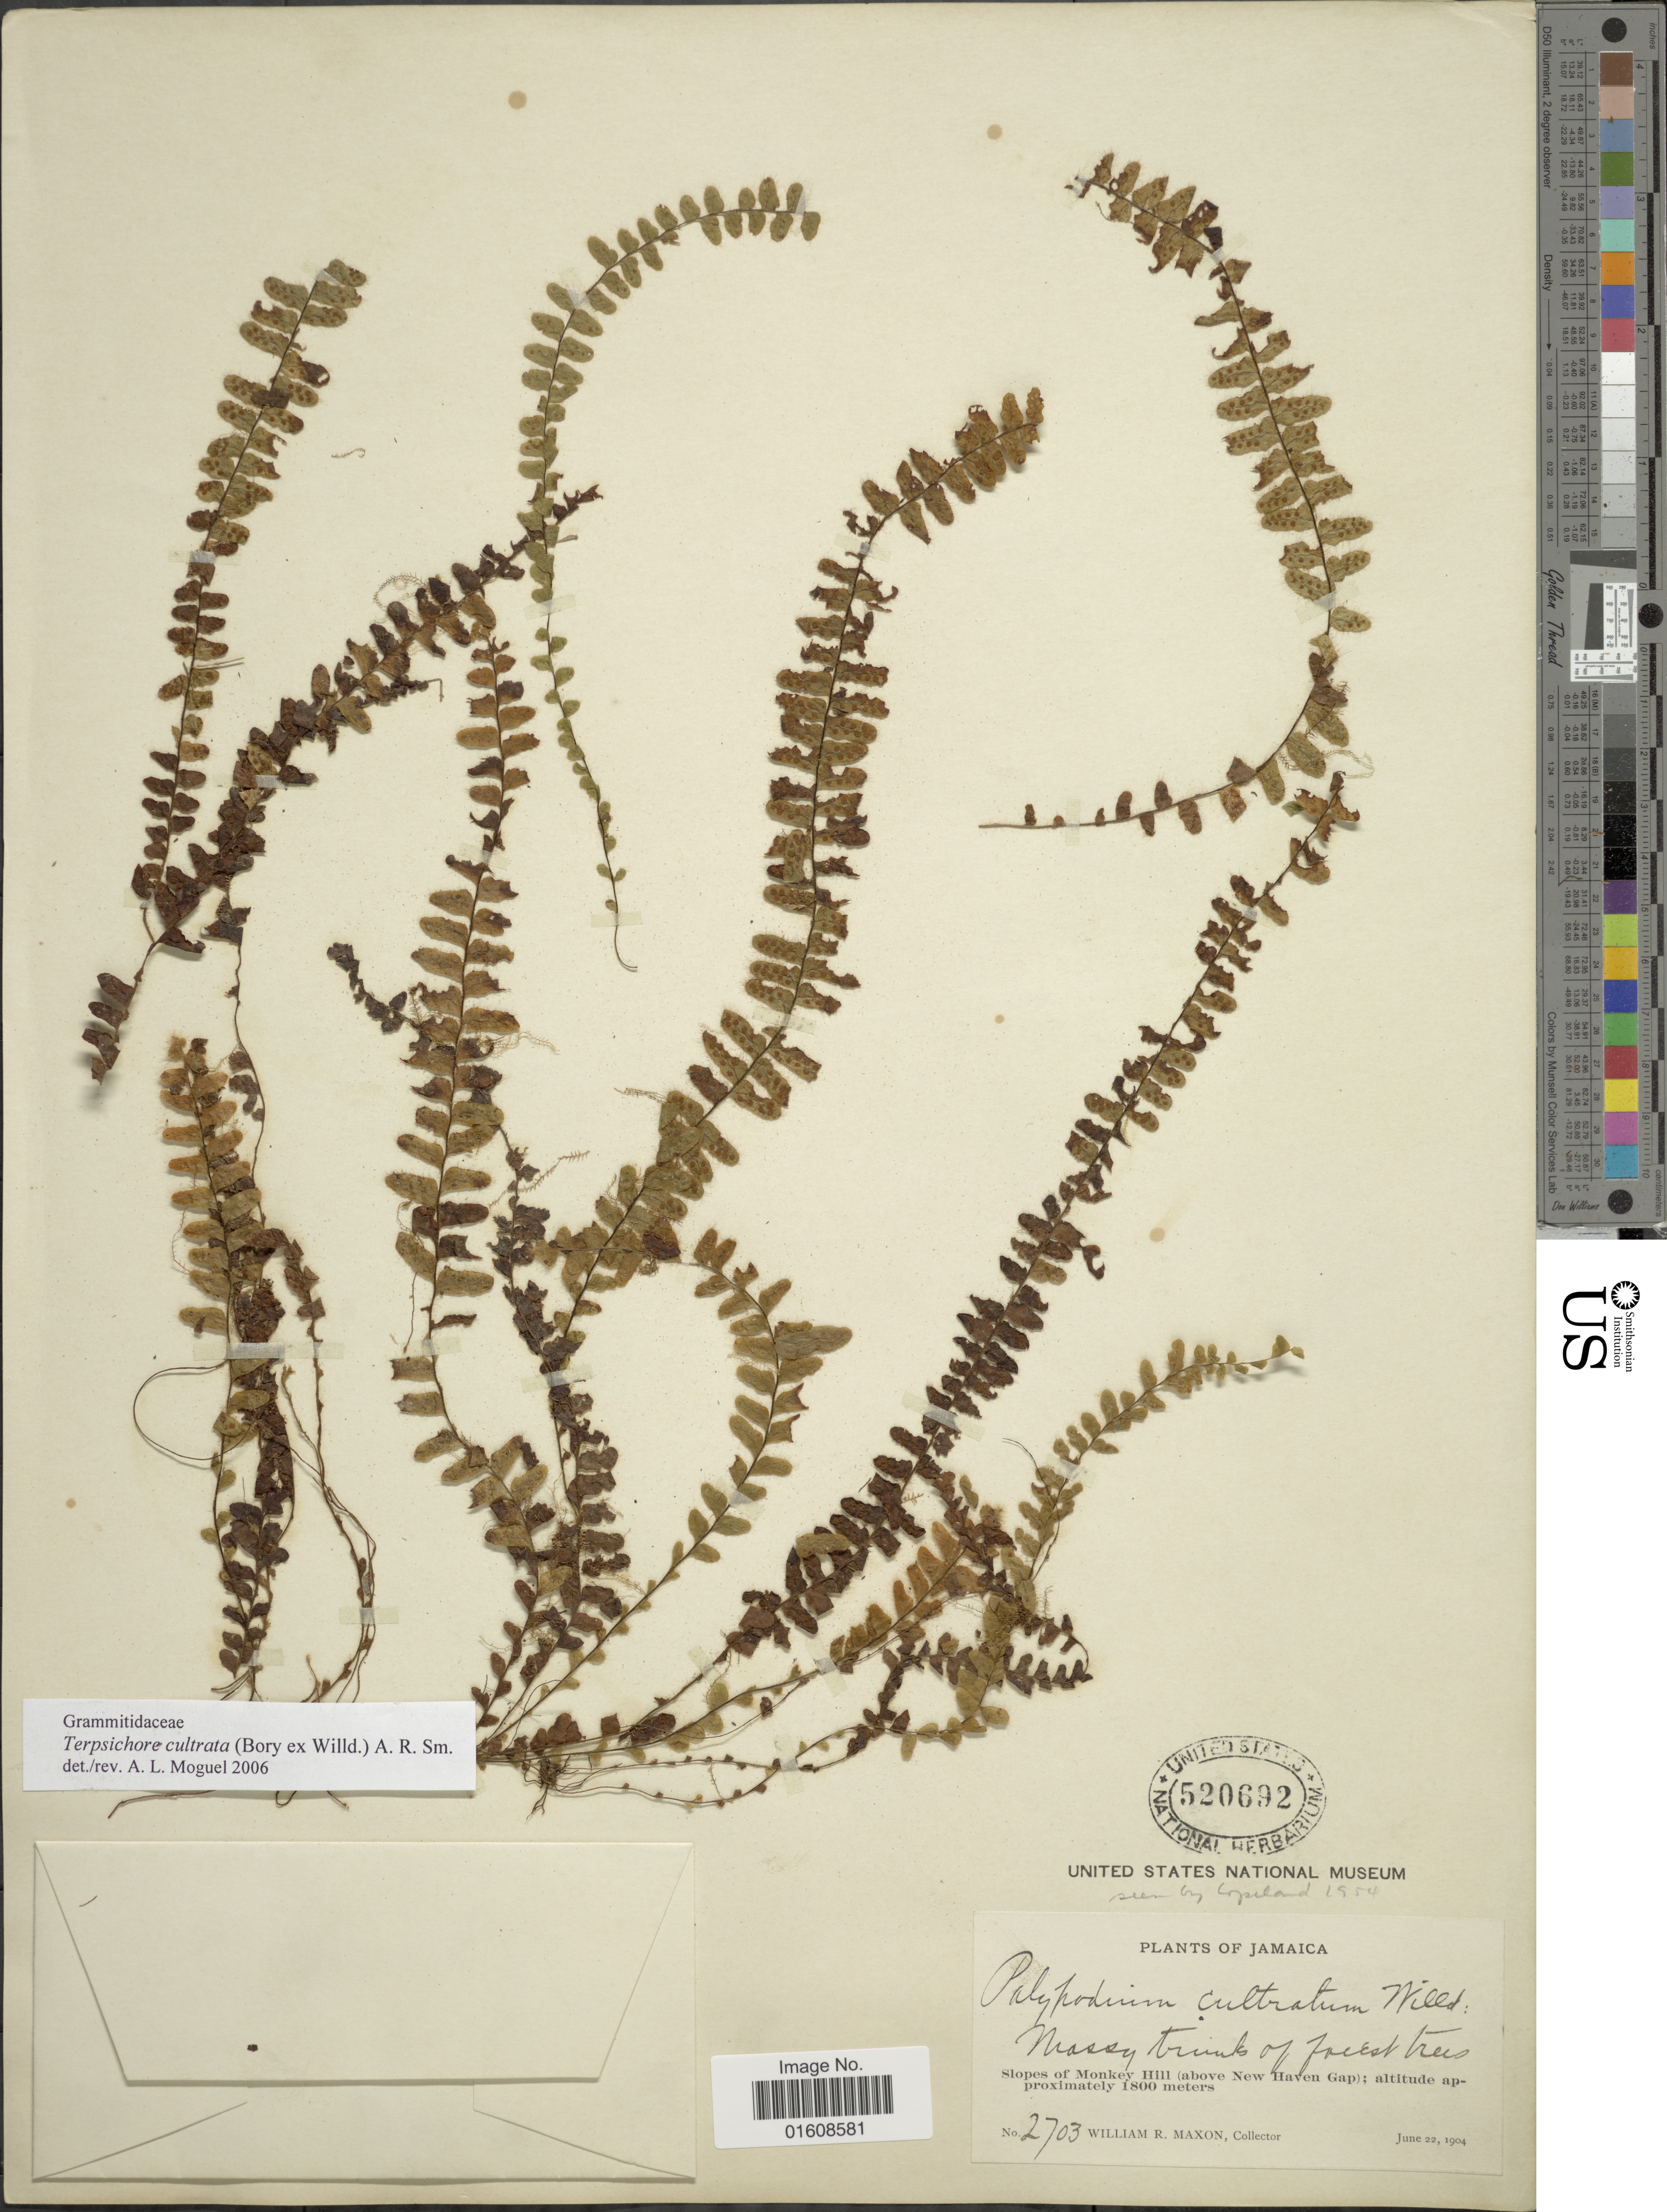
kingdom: Plantae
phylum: Tracheophyta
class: Polypodiopsida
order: Polypodiales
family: Polypodiaceae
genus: Alansmia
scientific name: Alansmia cultrata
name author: (Bory ex Willd.) Moguel & M. Kessler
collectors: W. R. Maxon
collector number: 2703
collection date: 1904-06-22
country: Jamaica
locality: Slopes of Monkey Hill (above New Haven Gap)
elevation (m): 1800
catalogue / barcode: US 520692